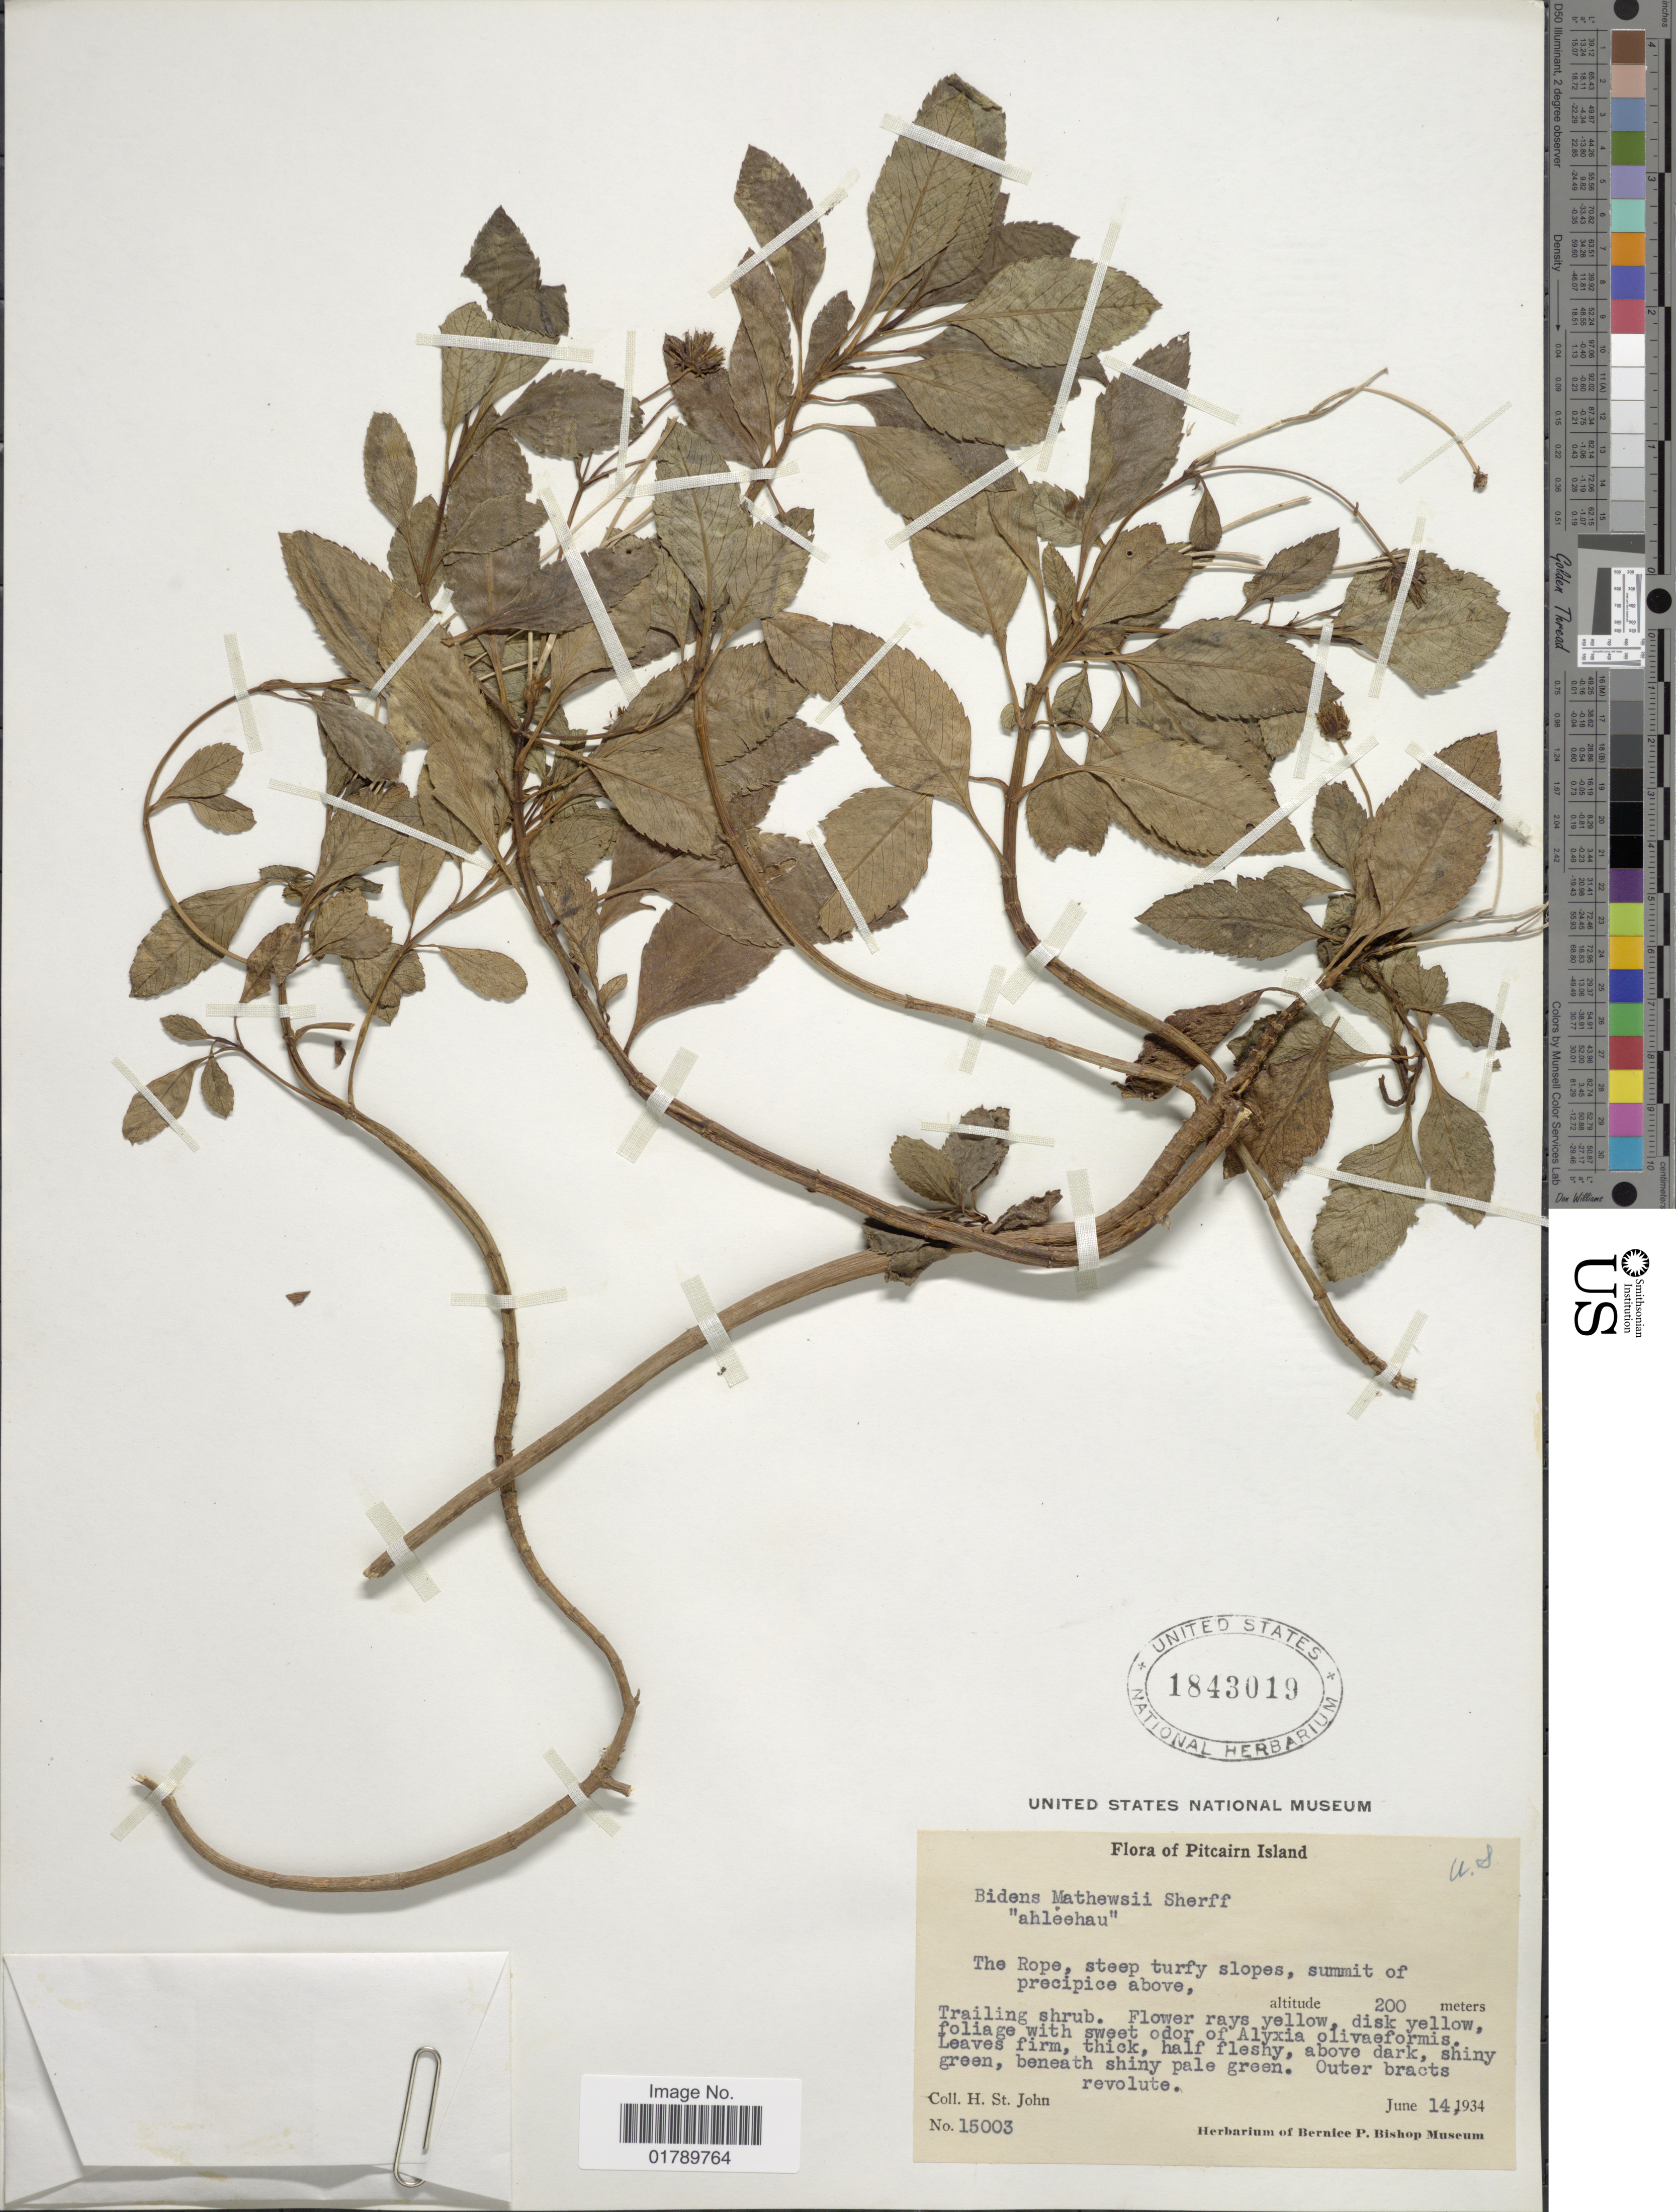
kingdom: Plantae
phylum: Tracheophyta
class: Magnoliopsida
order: Asterales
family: Asteraceae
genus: Bidens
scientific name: Bidens mathewsii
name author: Sherff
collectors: H. St. John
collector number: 15003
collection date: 1934-06-14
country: Pitcairn Islands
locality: The Rope, steep turfy slopes, summit of precipice above.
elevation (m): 200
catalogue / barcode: US 1843019